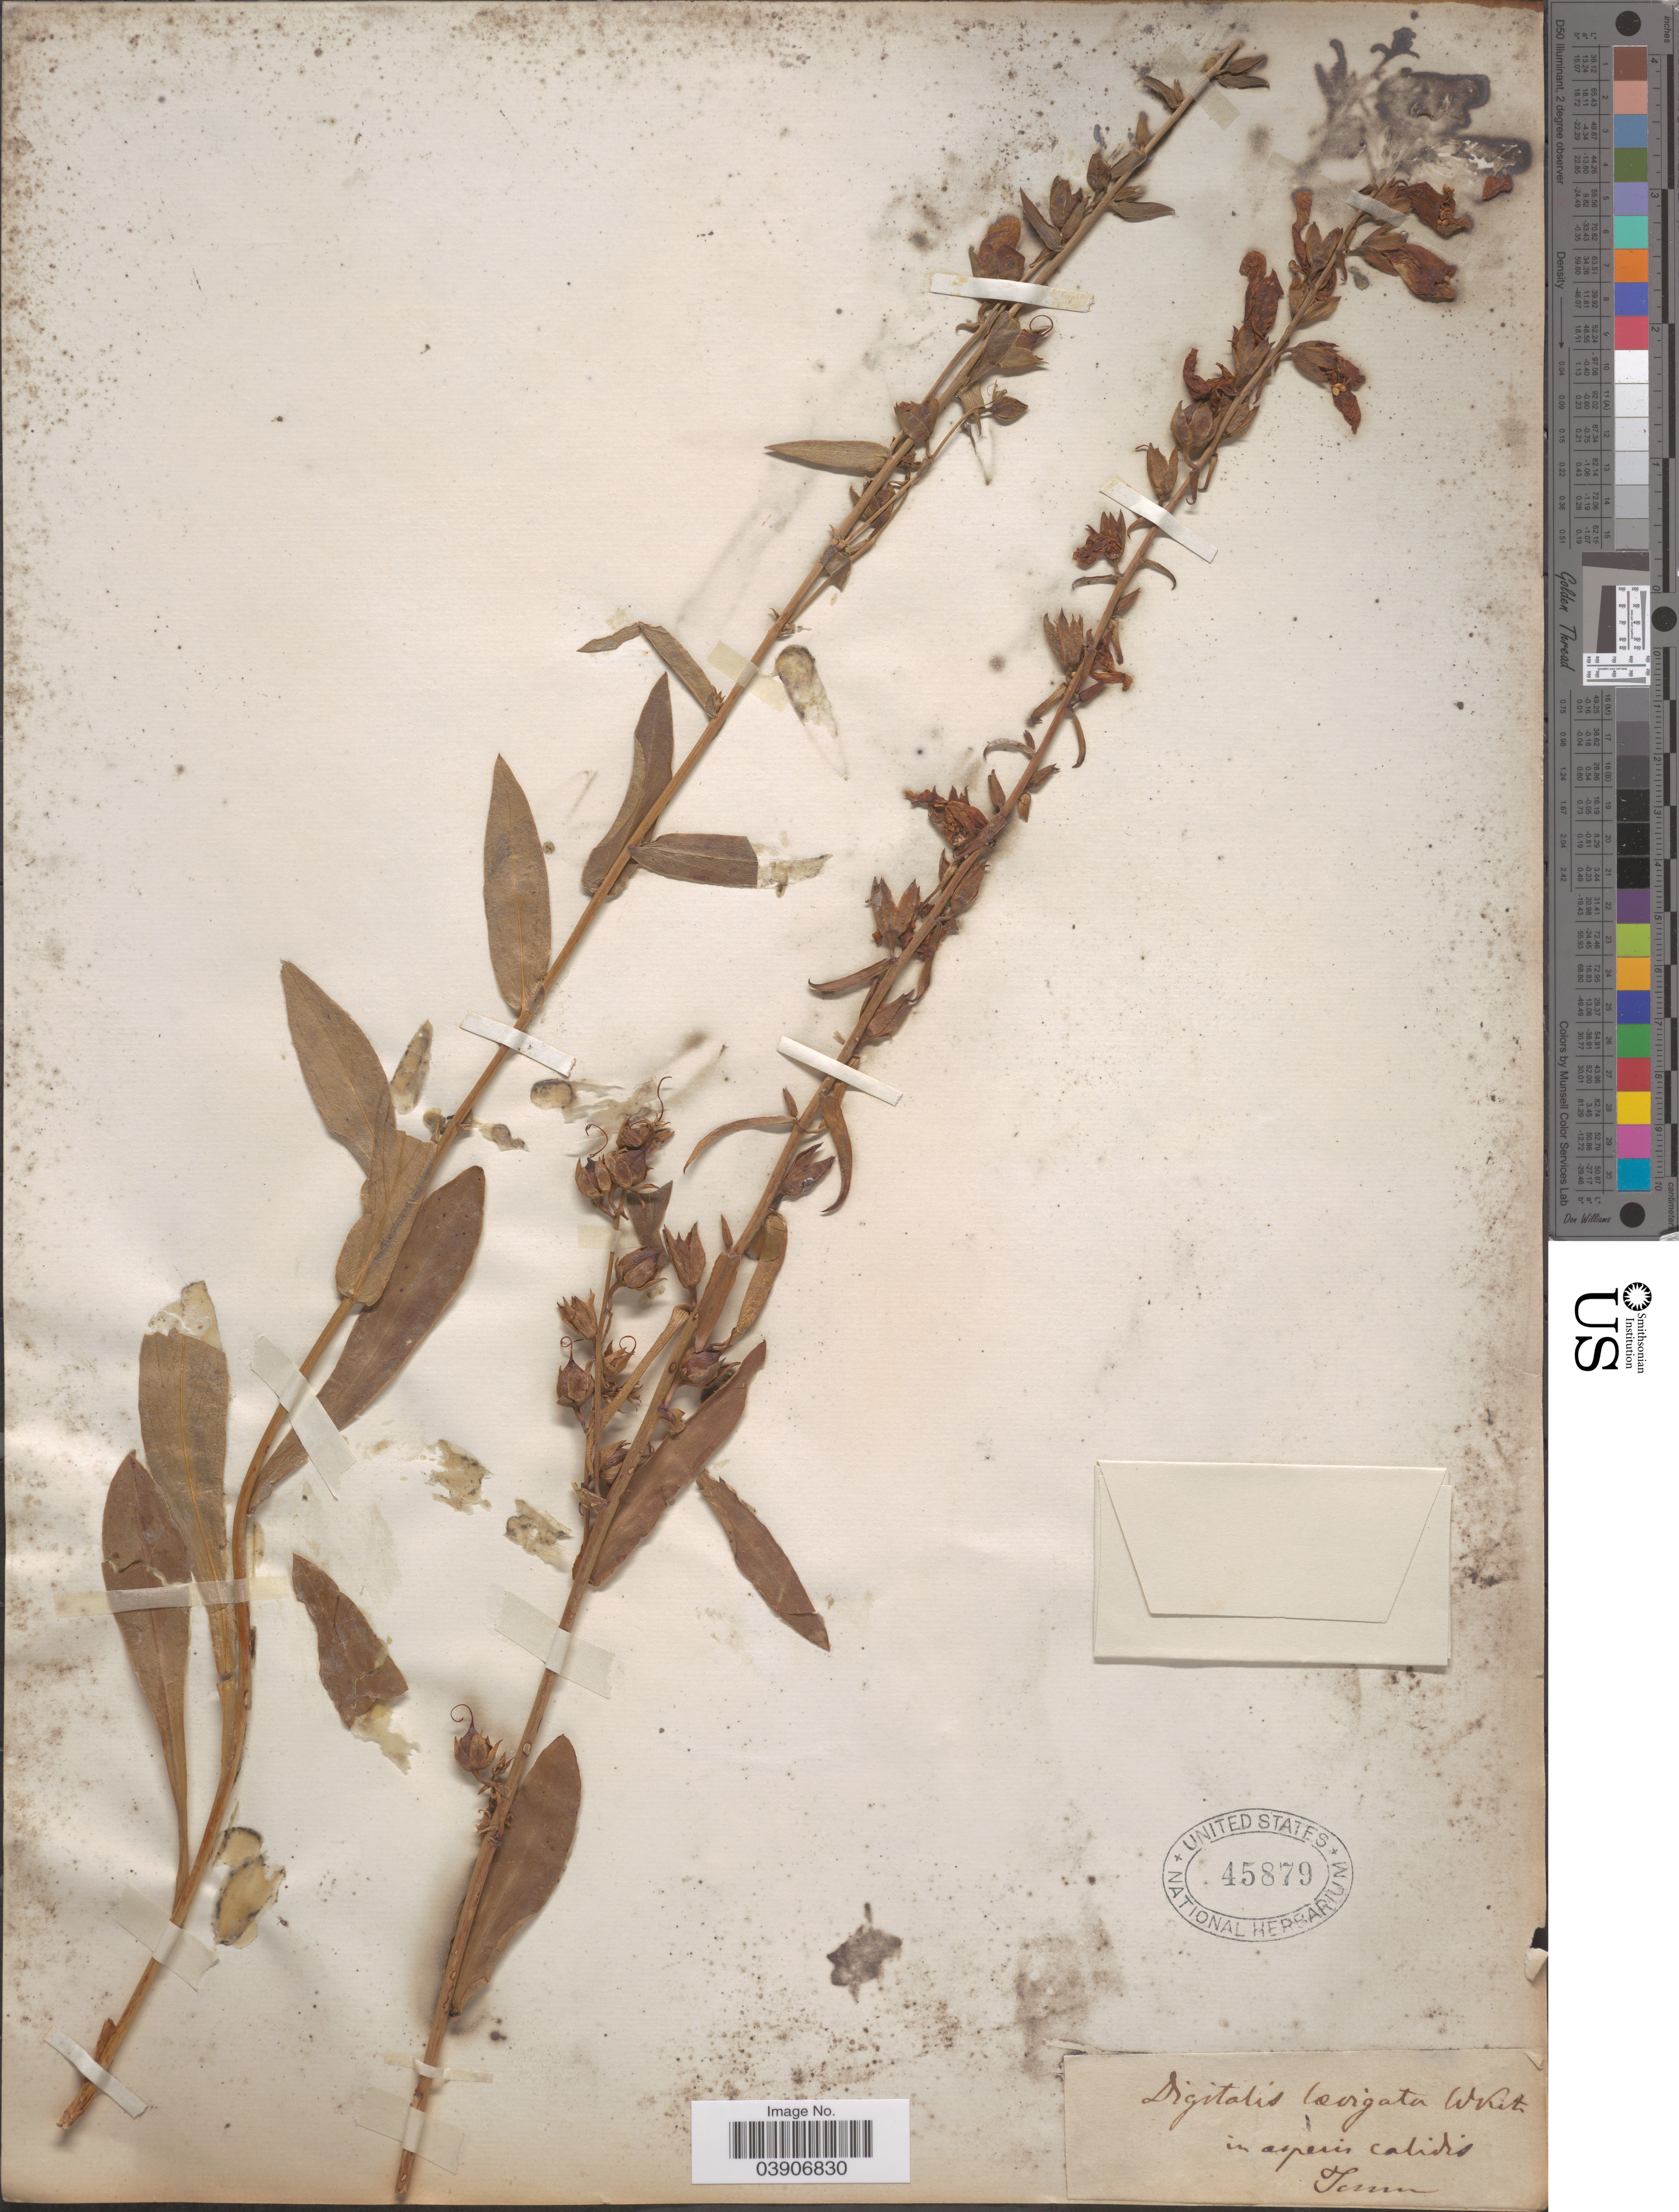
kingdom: Plantae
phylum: Tracheophyta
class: Magnoliopsida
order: Lamiales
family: Plantaginaceae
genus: Digitalis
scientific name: Digitalis laevigata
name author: Waldst. & Kit.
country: United States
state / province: Tennessee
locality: In asperis calidis.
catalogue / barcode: US 45879